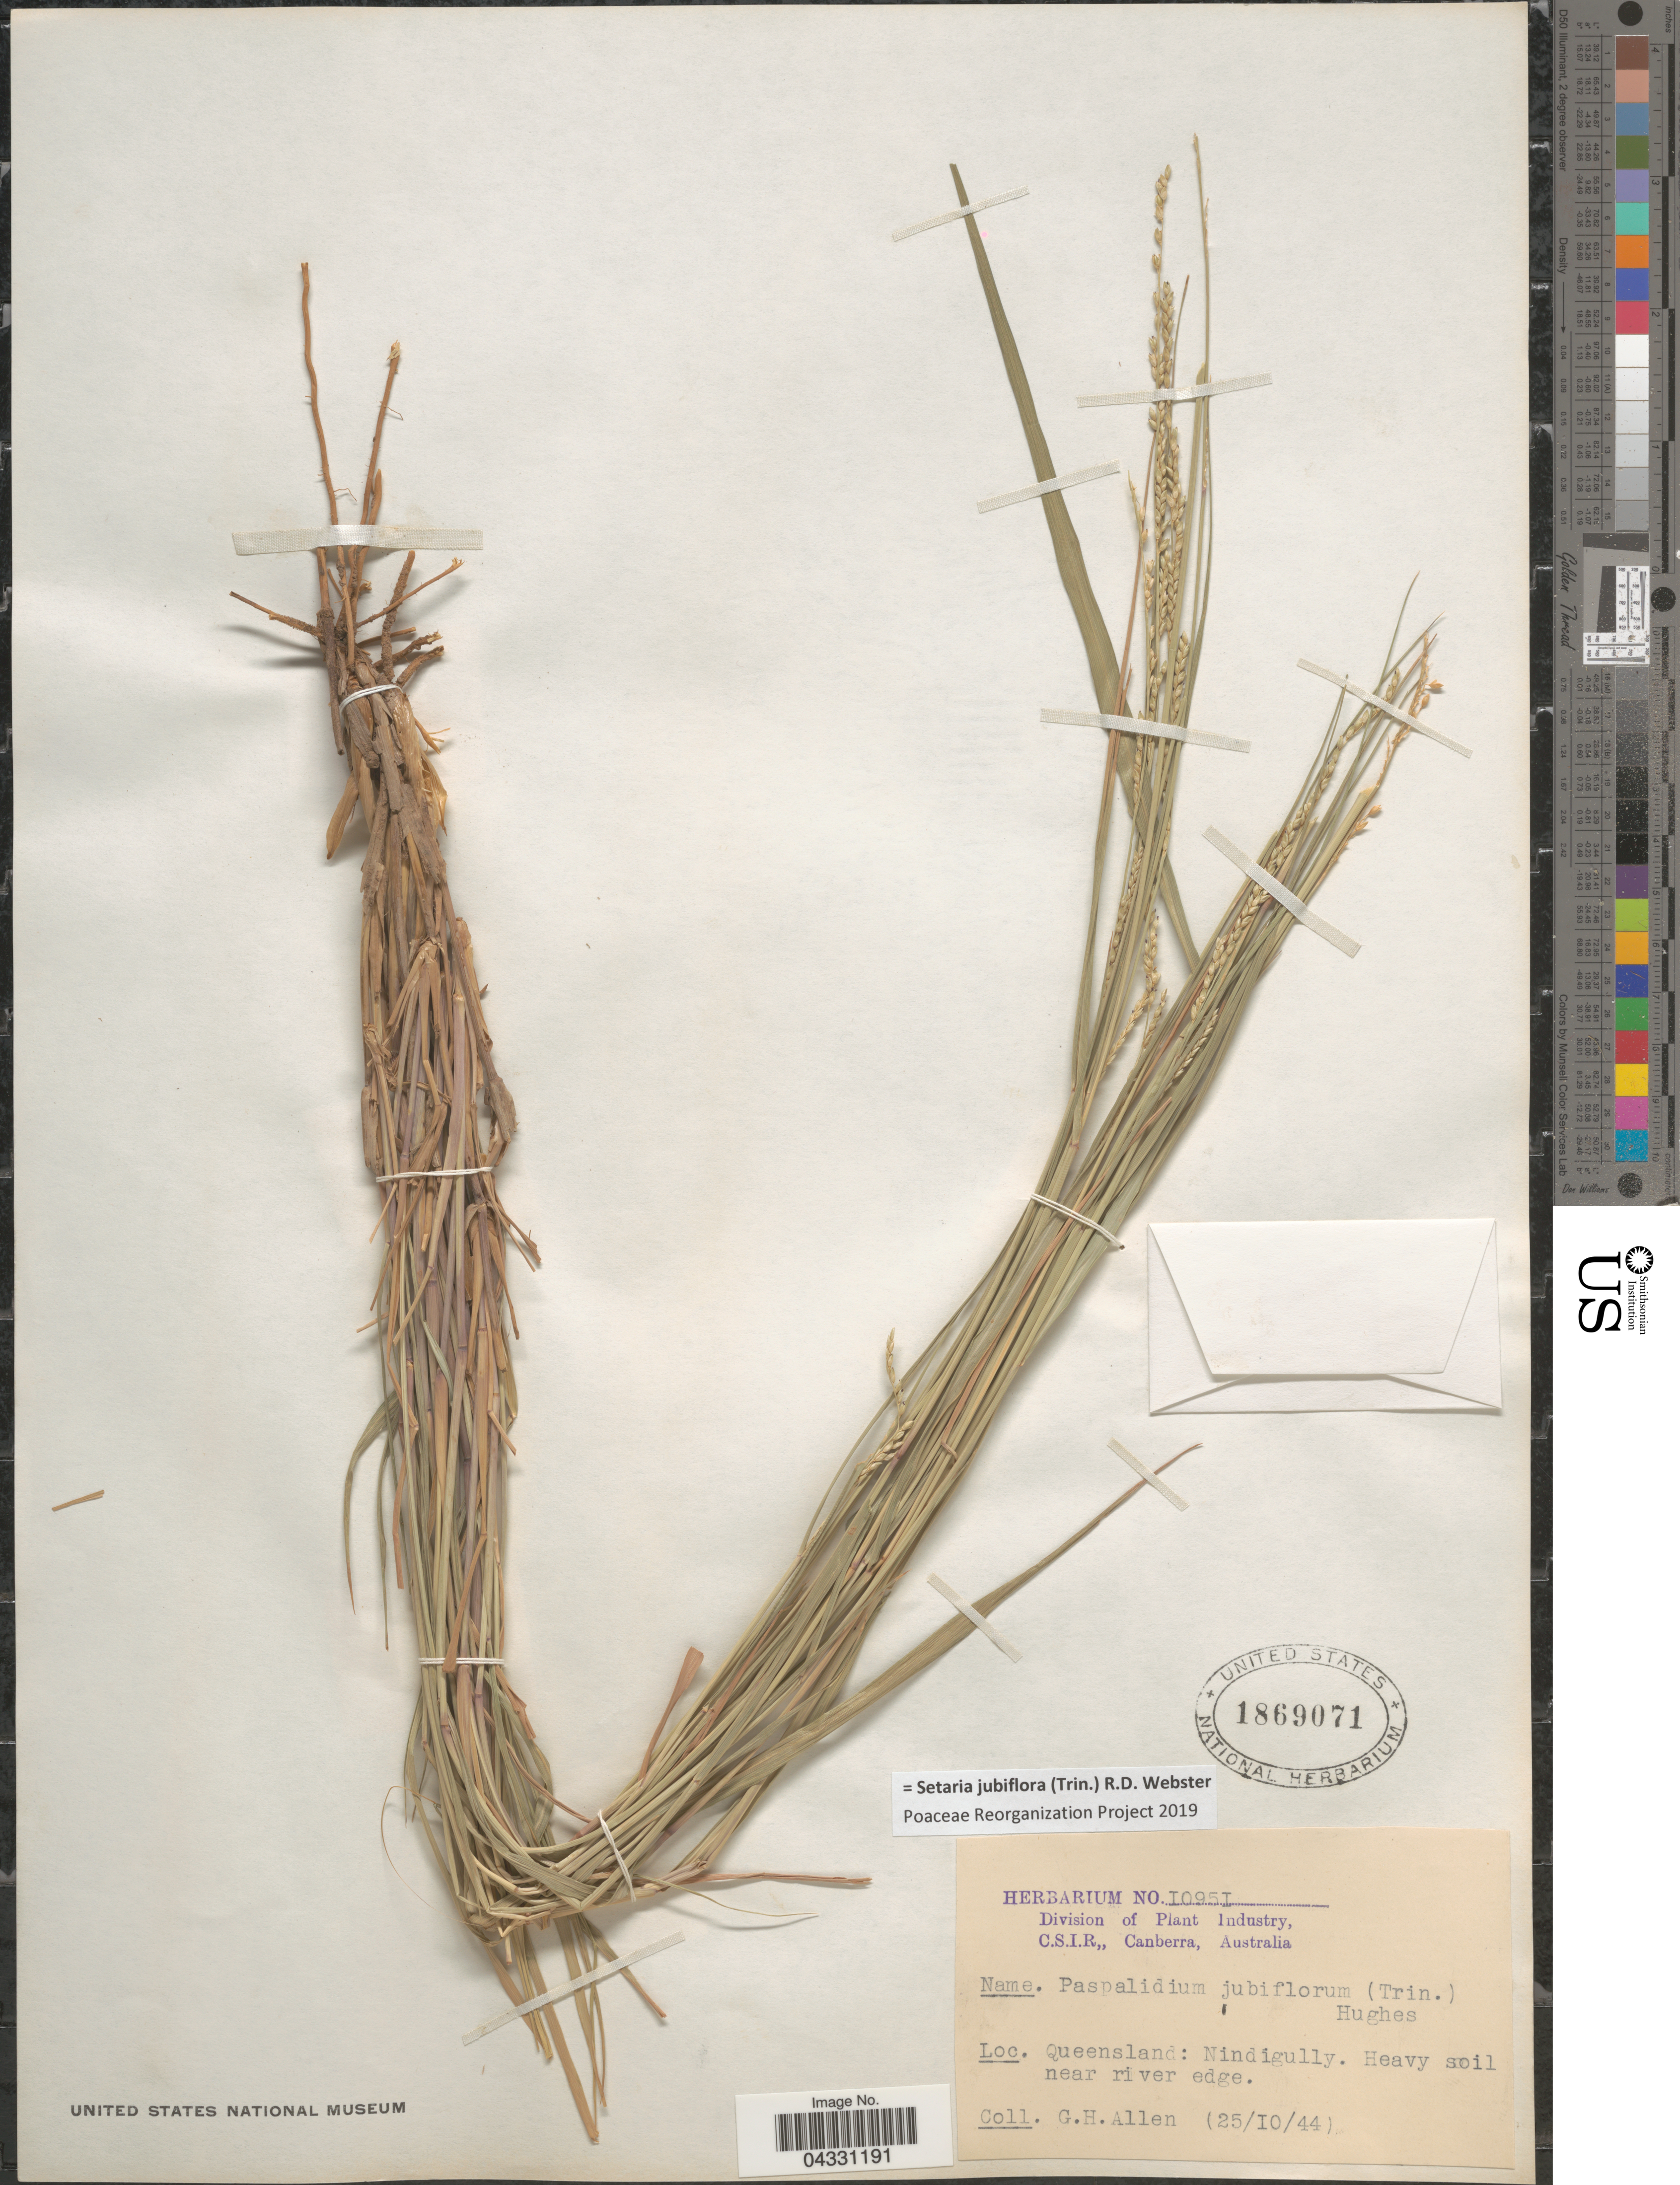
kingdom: Plantae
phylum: Tracheophyta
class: Liliopsida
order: Poales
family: Poaceae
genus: Setaria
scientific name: Setaria jubiflora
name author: (Trin.) R.D. Webster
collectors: G. Allen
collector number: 10951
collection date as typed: Transcribed d/m/y: 25/10/44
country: Australia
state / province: Queensland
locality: Nindigully.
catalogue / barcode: US 1869071